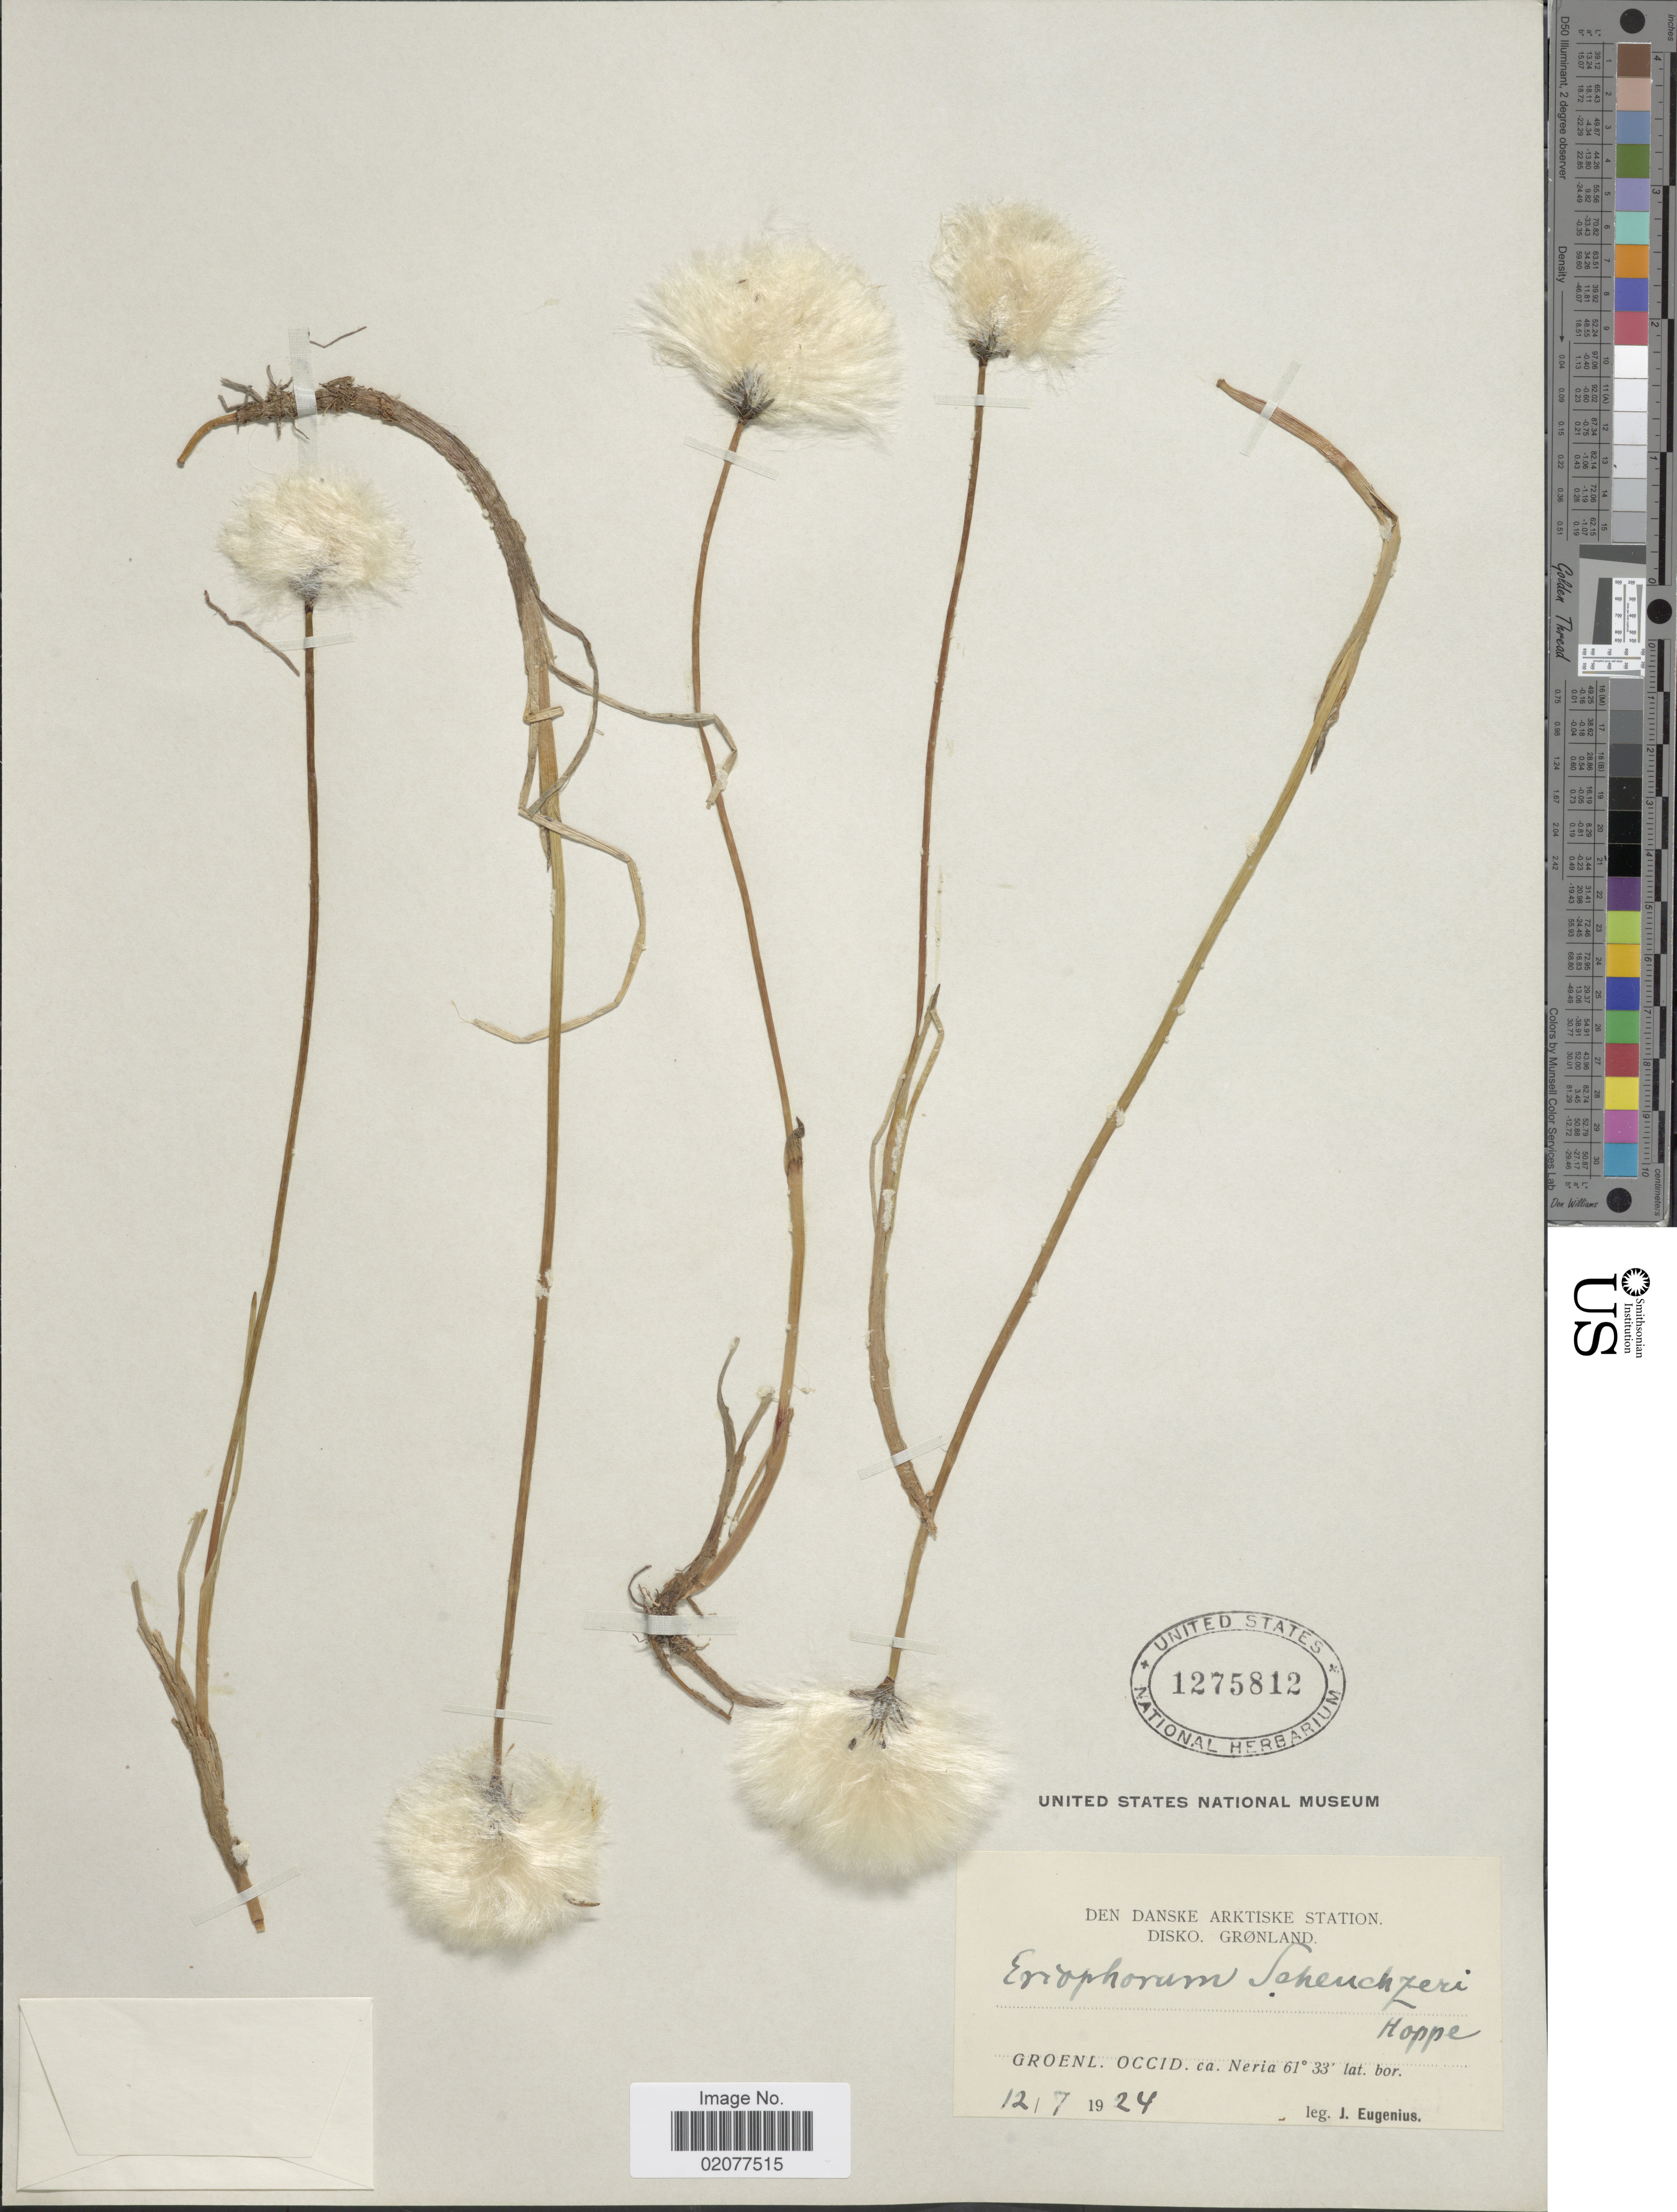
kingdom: Plantae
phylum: Tracheophyta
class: Liliopsida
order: Poales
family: Cyperaceae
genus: Eriophorum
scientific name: Eriophorum scheuchzeri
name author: Hoppe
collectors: J. Eugenius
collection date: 1924-07-12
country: Greenland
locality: Disko. Gronland. Groenl. occid. ca. neria.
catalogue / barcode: US 1275812